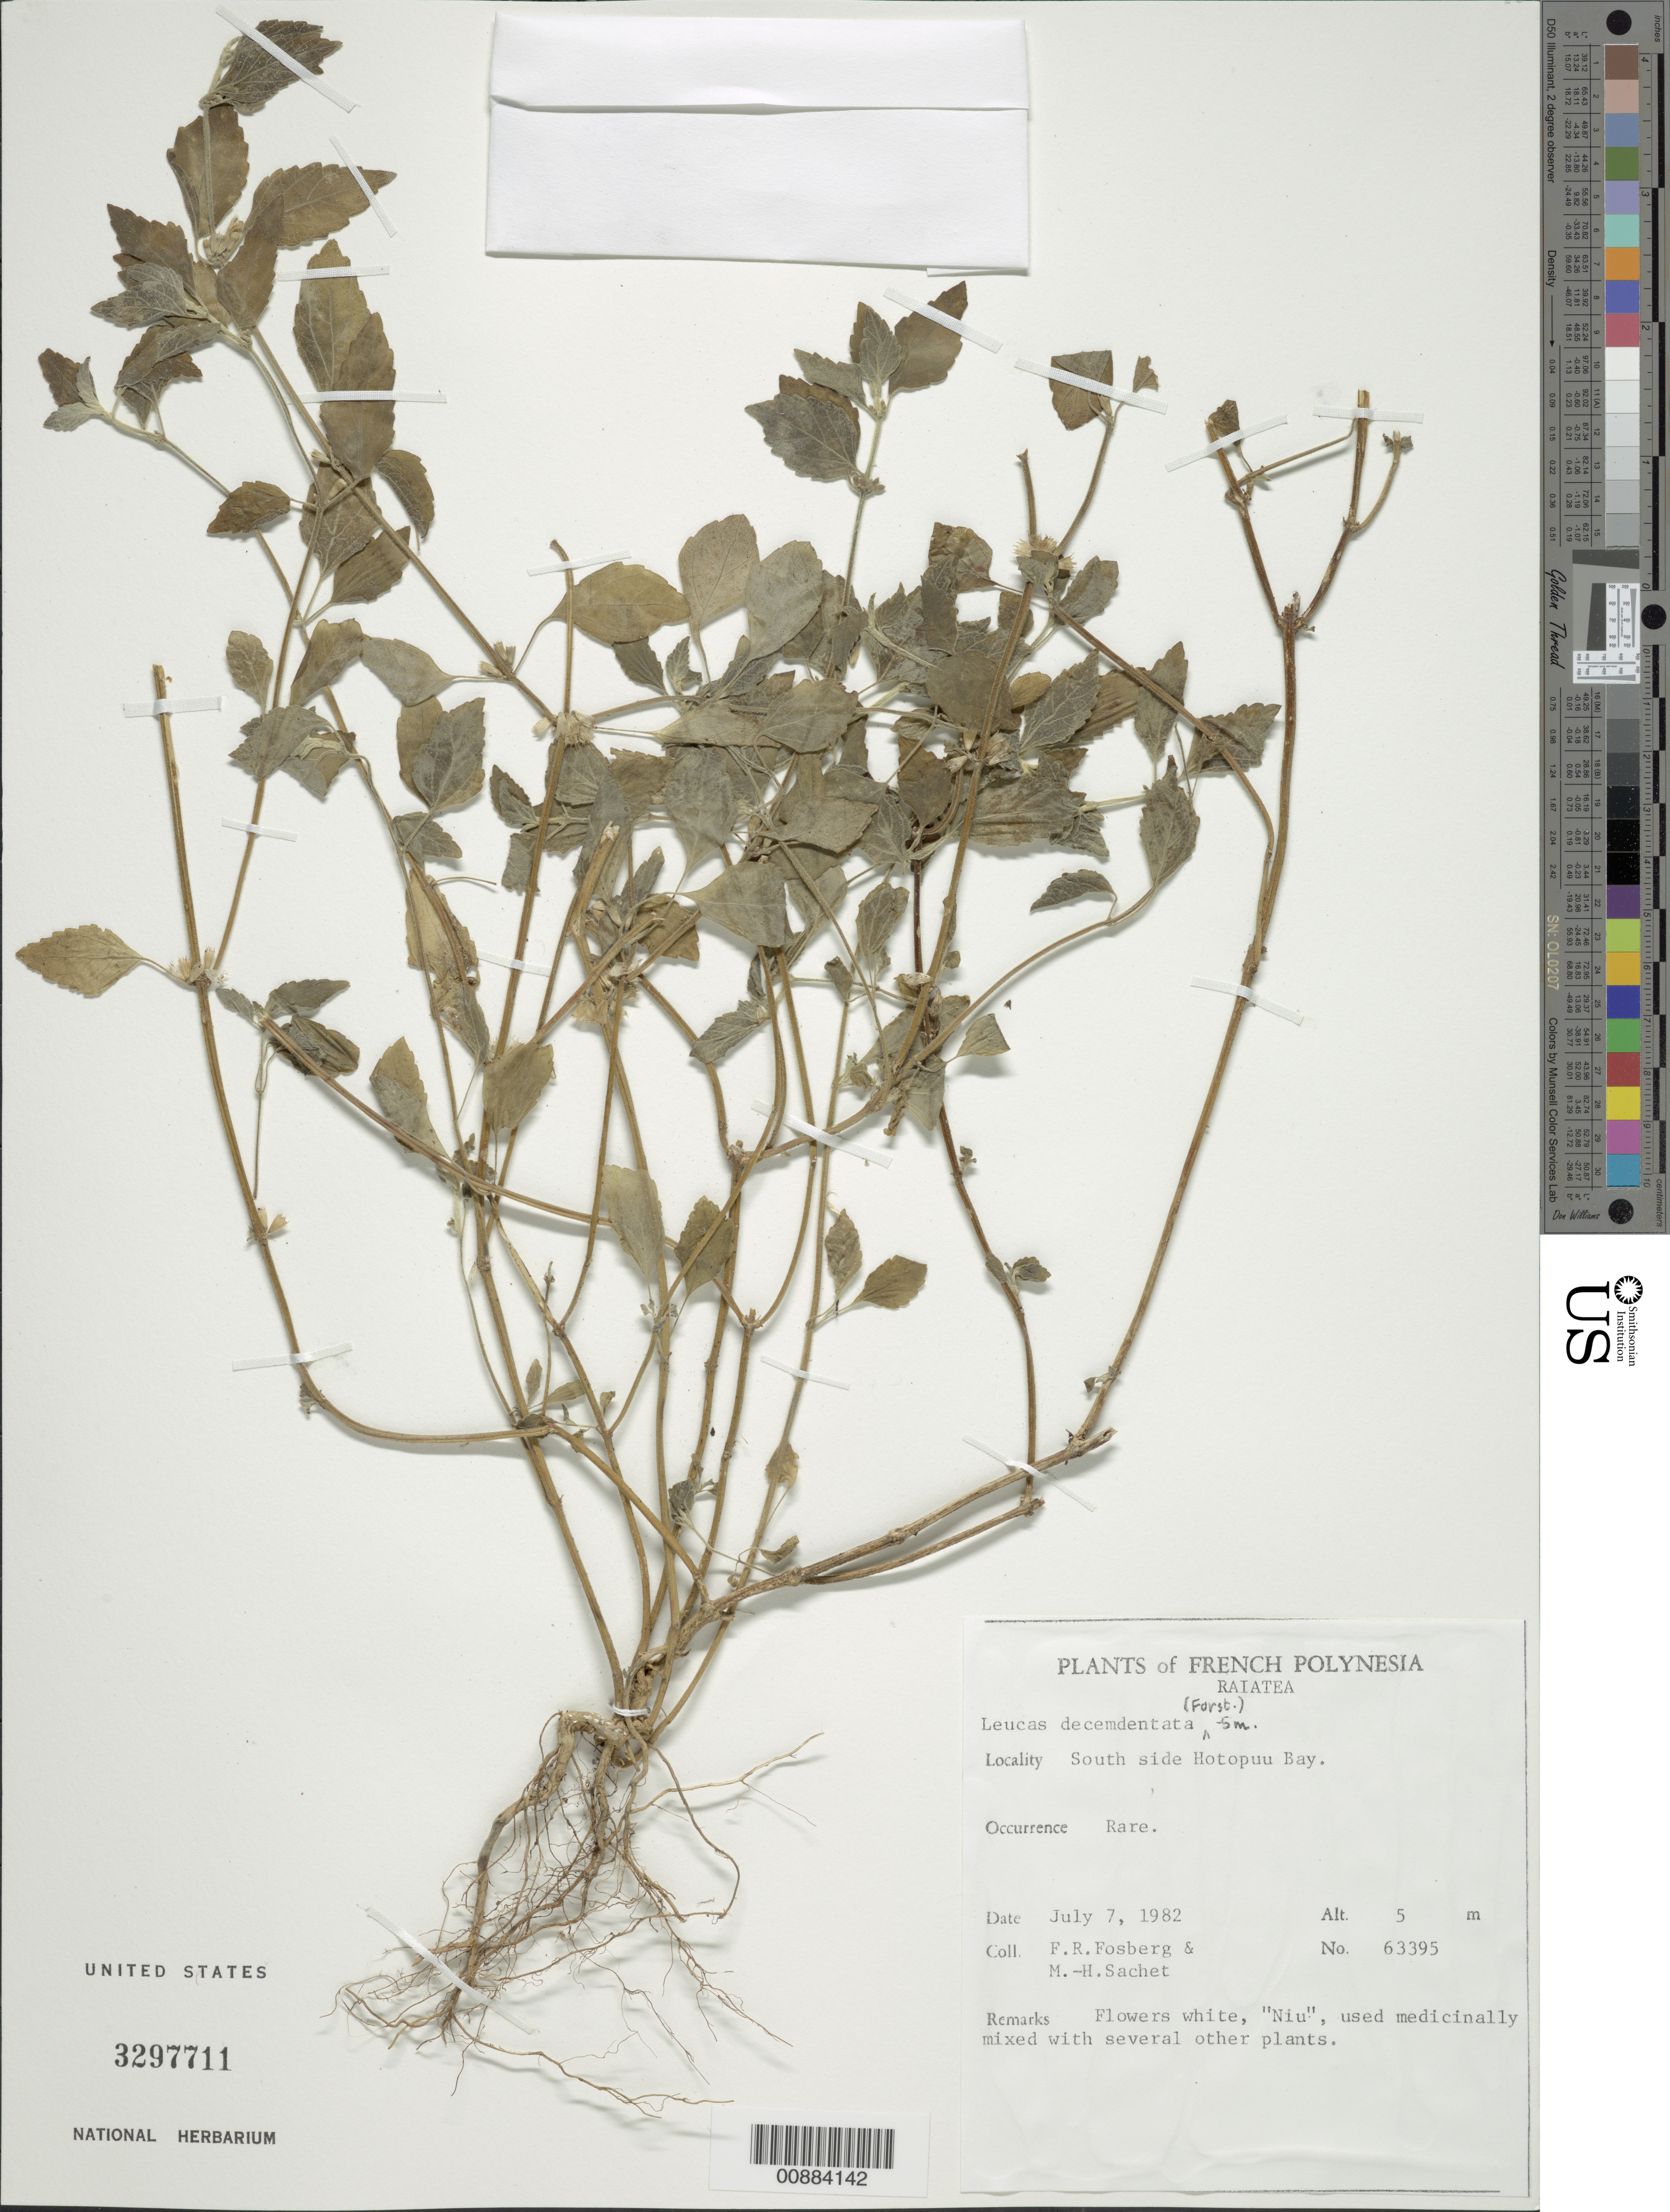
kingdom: Plantae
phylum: Tracheophyta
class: Magnoliopsida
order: Lamiales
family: Lamiaceae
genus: Leucas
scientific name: Leucas decemdentata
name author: (Willd.) Sm.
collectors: F. R. Fosberg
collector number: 63395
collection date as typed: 07 Jul 1982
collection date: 1982-07-07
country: French Polynesia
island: Raiatea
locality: S side of Hotopuu Bay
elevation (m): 5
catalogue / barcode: US 3297711